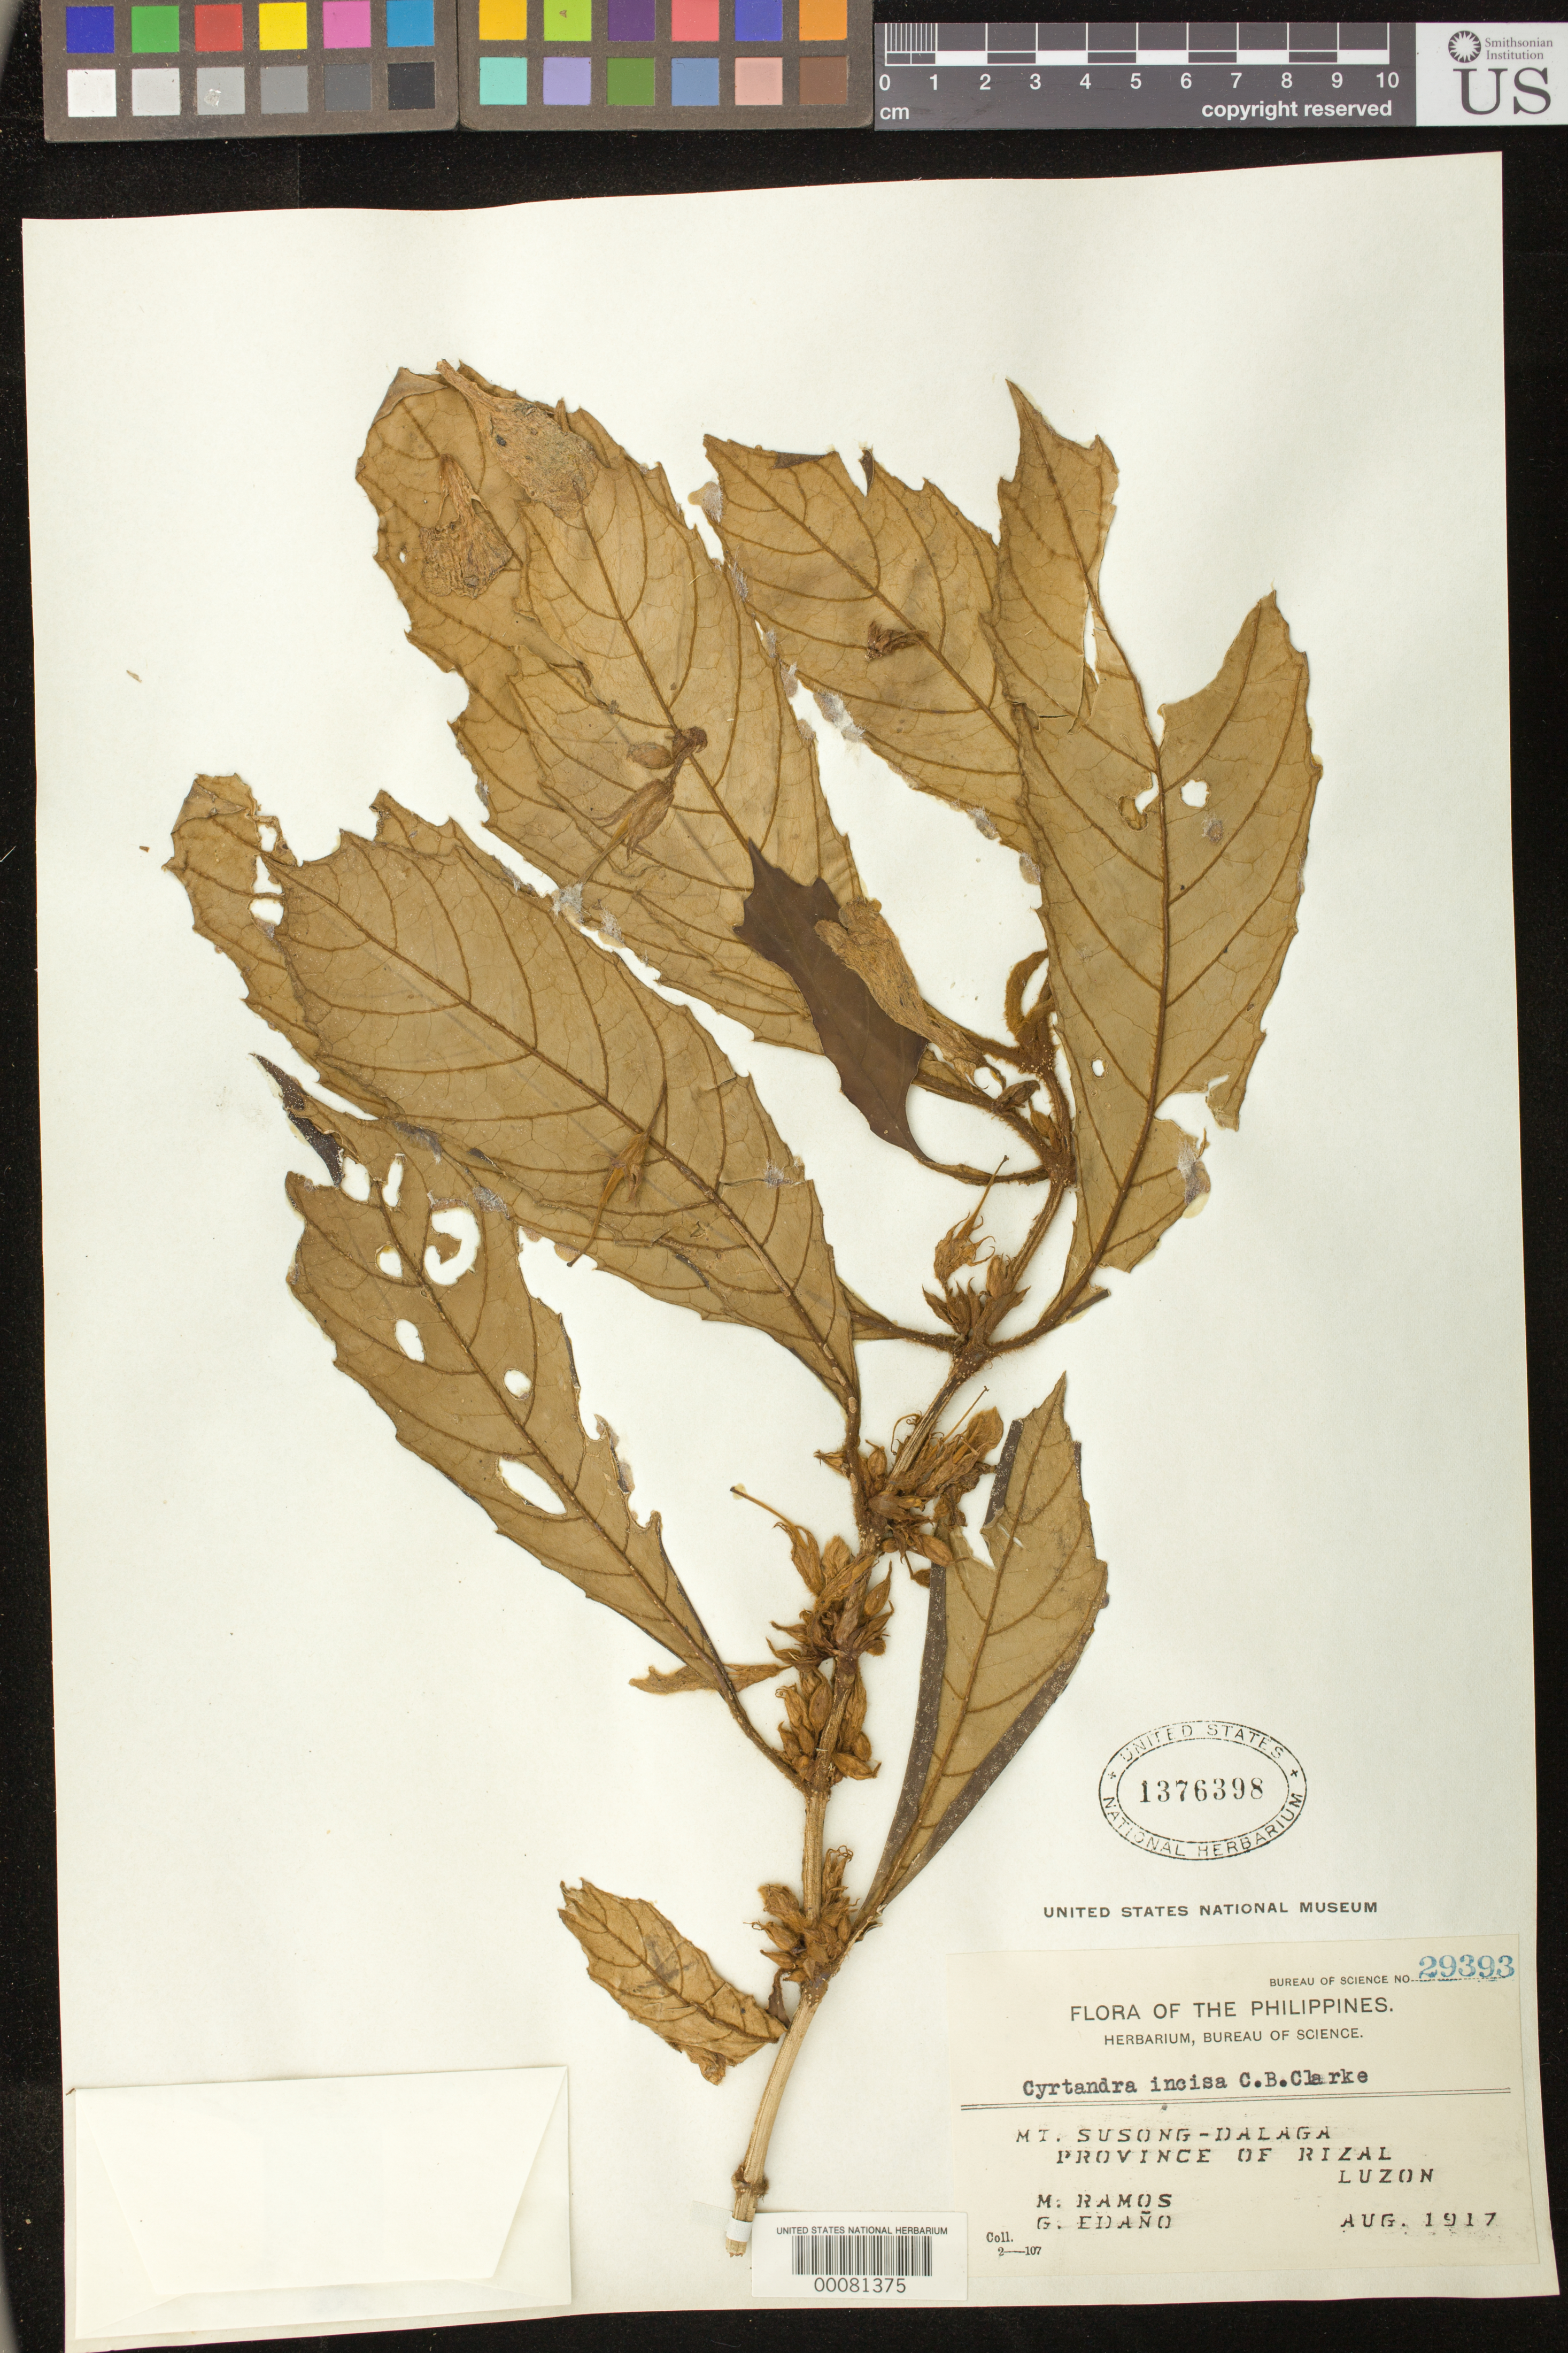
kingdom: Plantae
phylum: Tracheophyta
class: Magnoliopsida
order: Lamiales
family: Gesneriaceae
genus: Cyrtandra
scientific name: Cyrtandra incisa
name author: C.B. Clarke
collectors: M. Ramos & G. Edaño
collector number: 29393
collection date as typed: Aug 1917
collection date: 1917-08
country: Philippines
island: Luzon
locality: Rizal, Mt susong-dalaga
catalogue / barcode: US 1376398